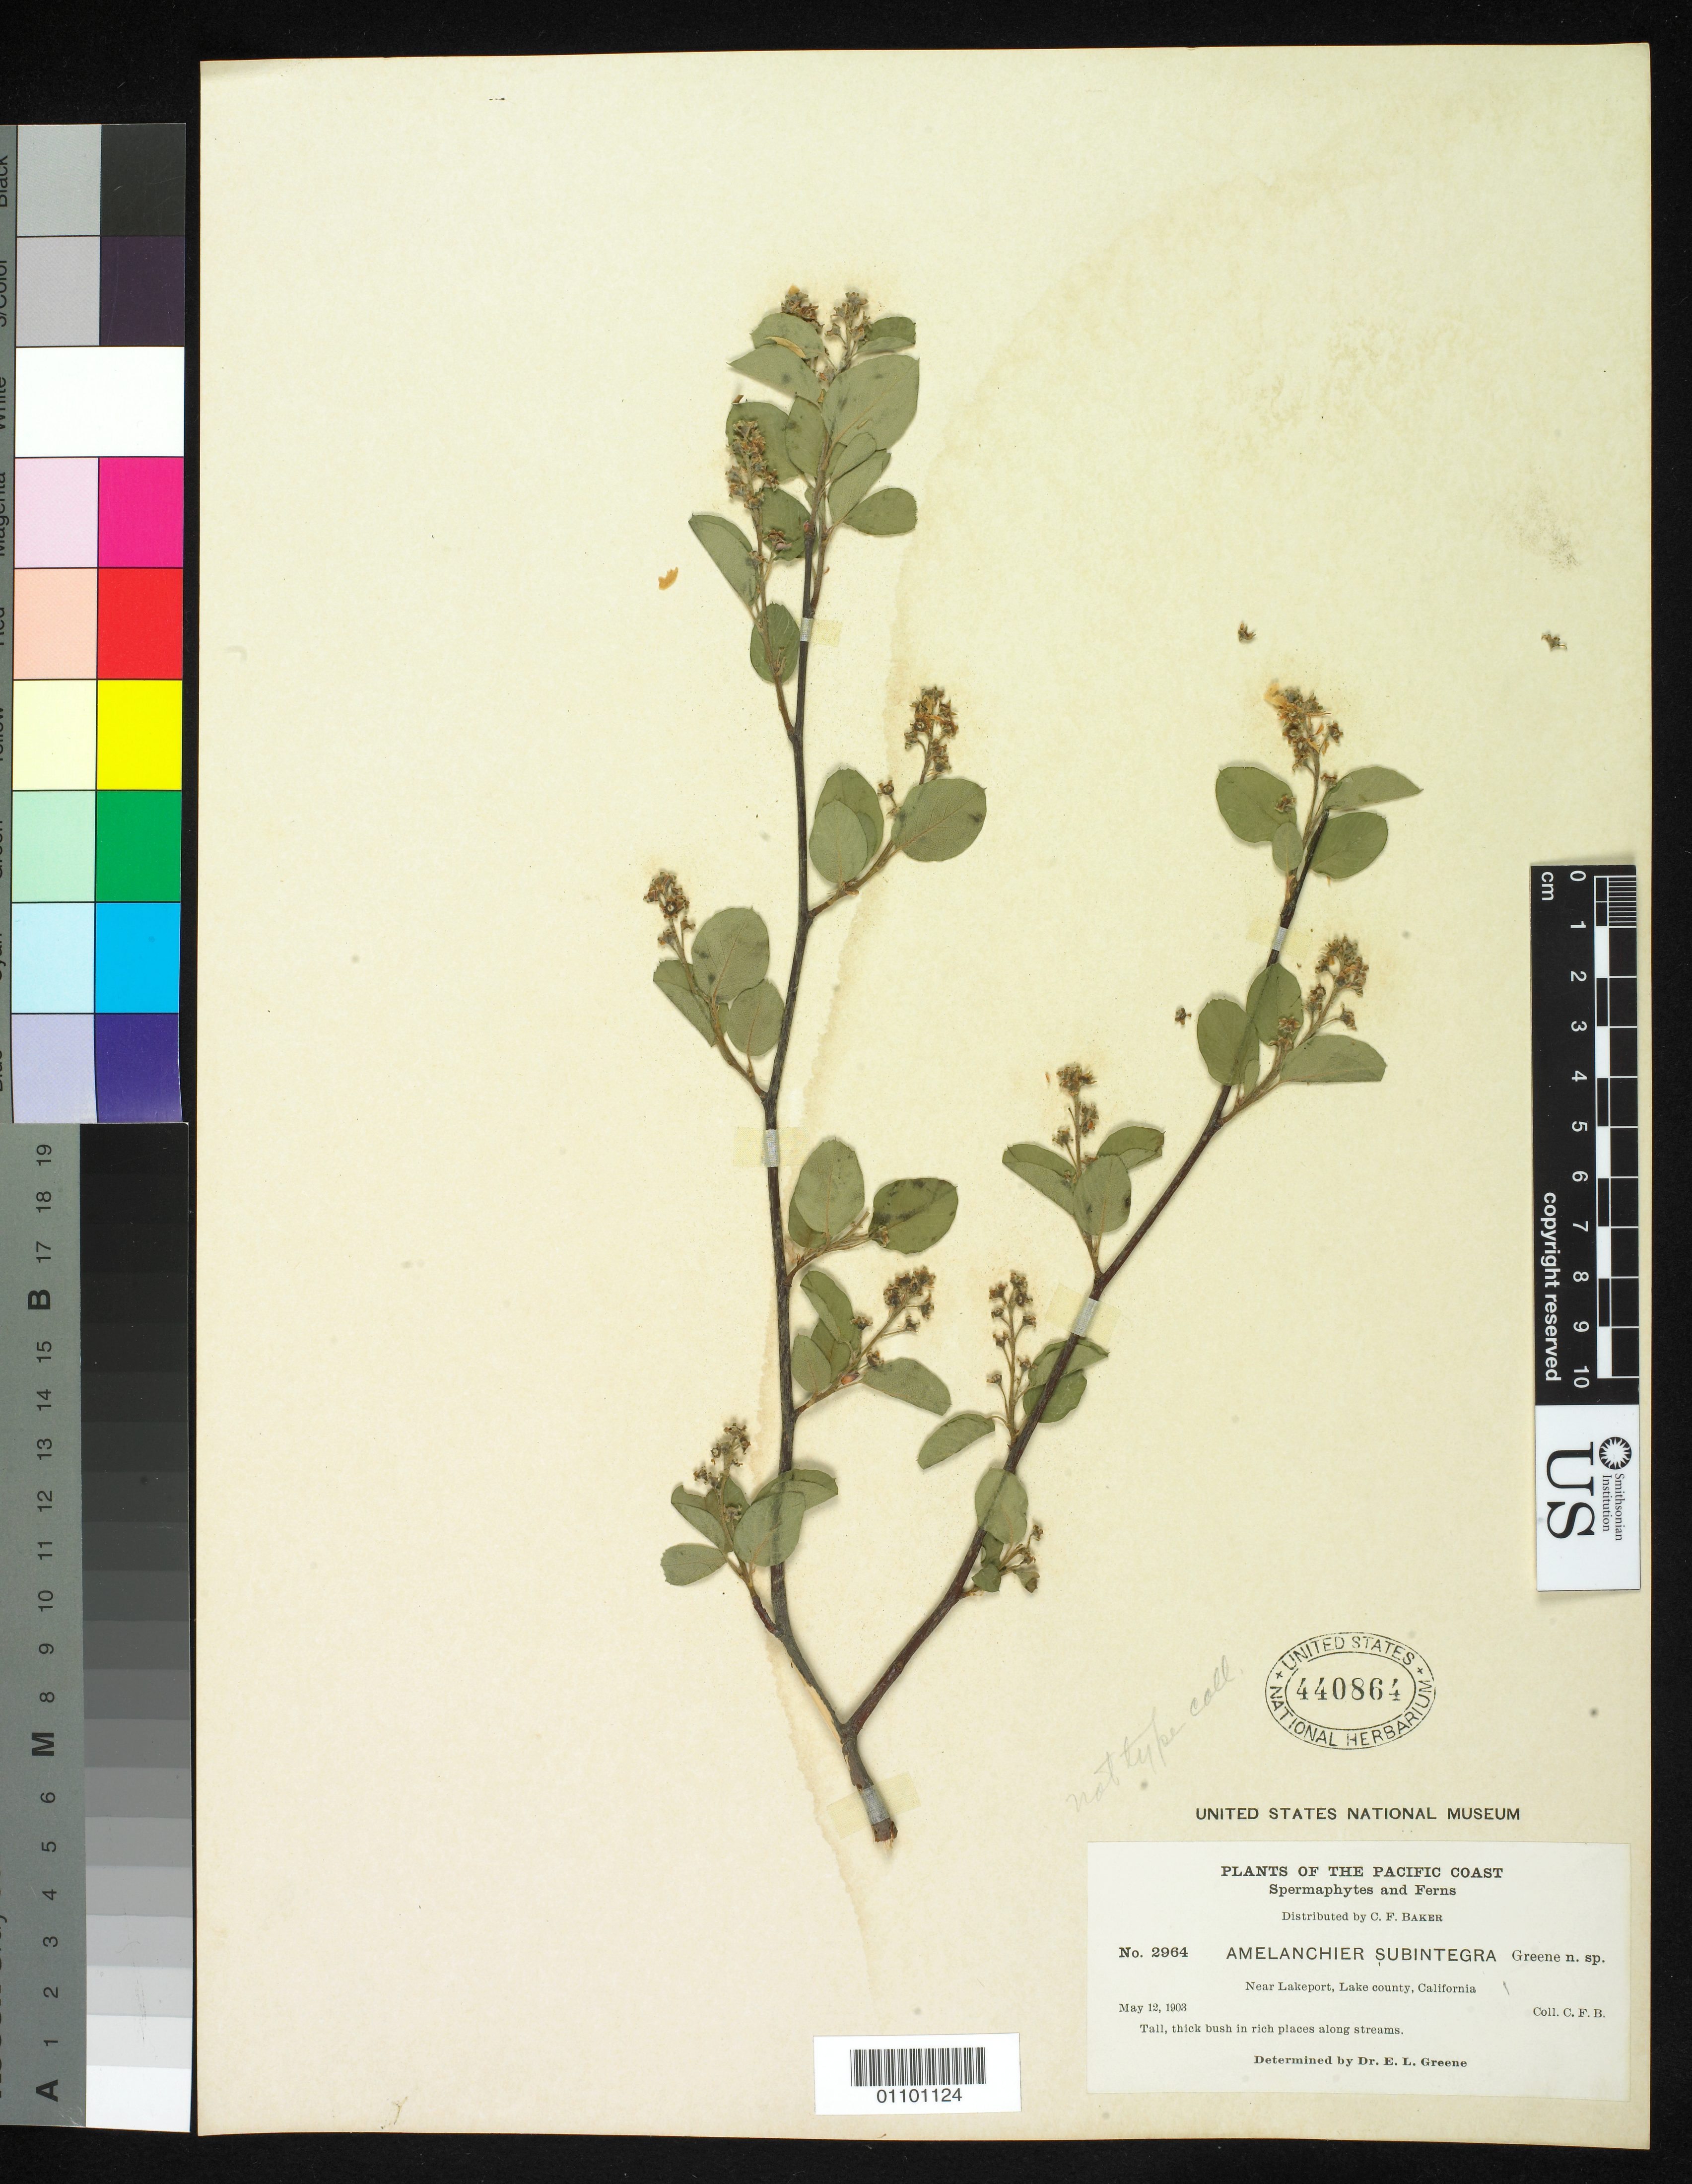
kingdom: Plantae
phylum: Tracheophyta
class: Magnoliopsida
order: Rosales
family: Rosaceae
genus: Amelanchier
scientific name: Amelanchier subintegra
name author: Greene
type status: Syntype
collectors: C. F. Baker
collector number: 2964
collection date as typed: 12 May 1903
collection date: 1903-05-12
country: United States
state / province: California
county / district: Lake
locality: Near Lakeport.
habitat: Tall thick bush in rich places along streams.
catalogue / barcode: US 440864